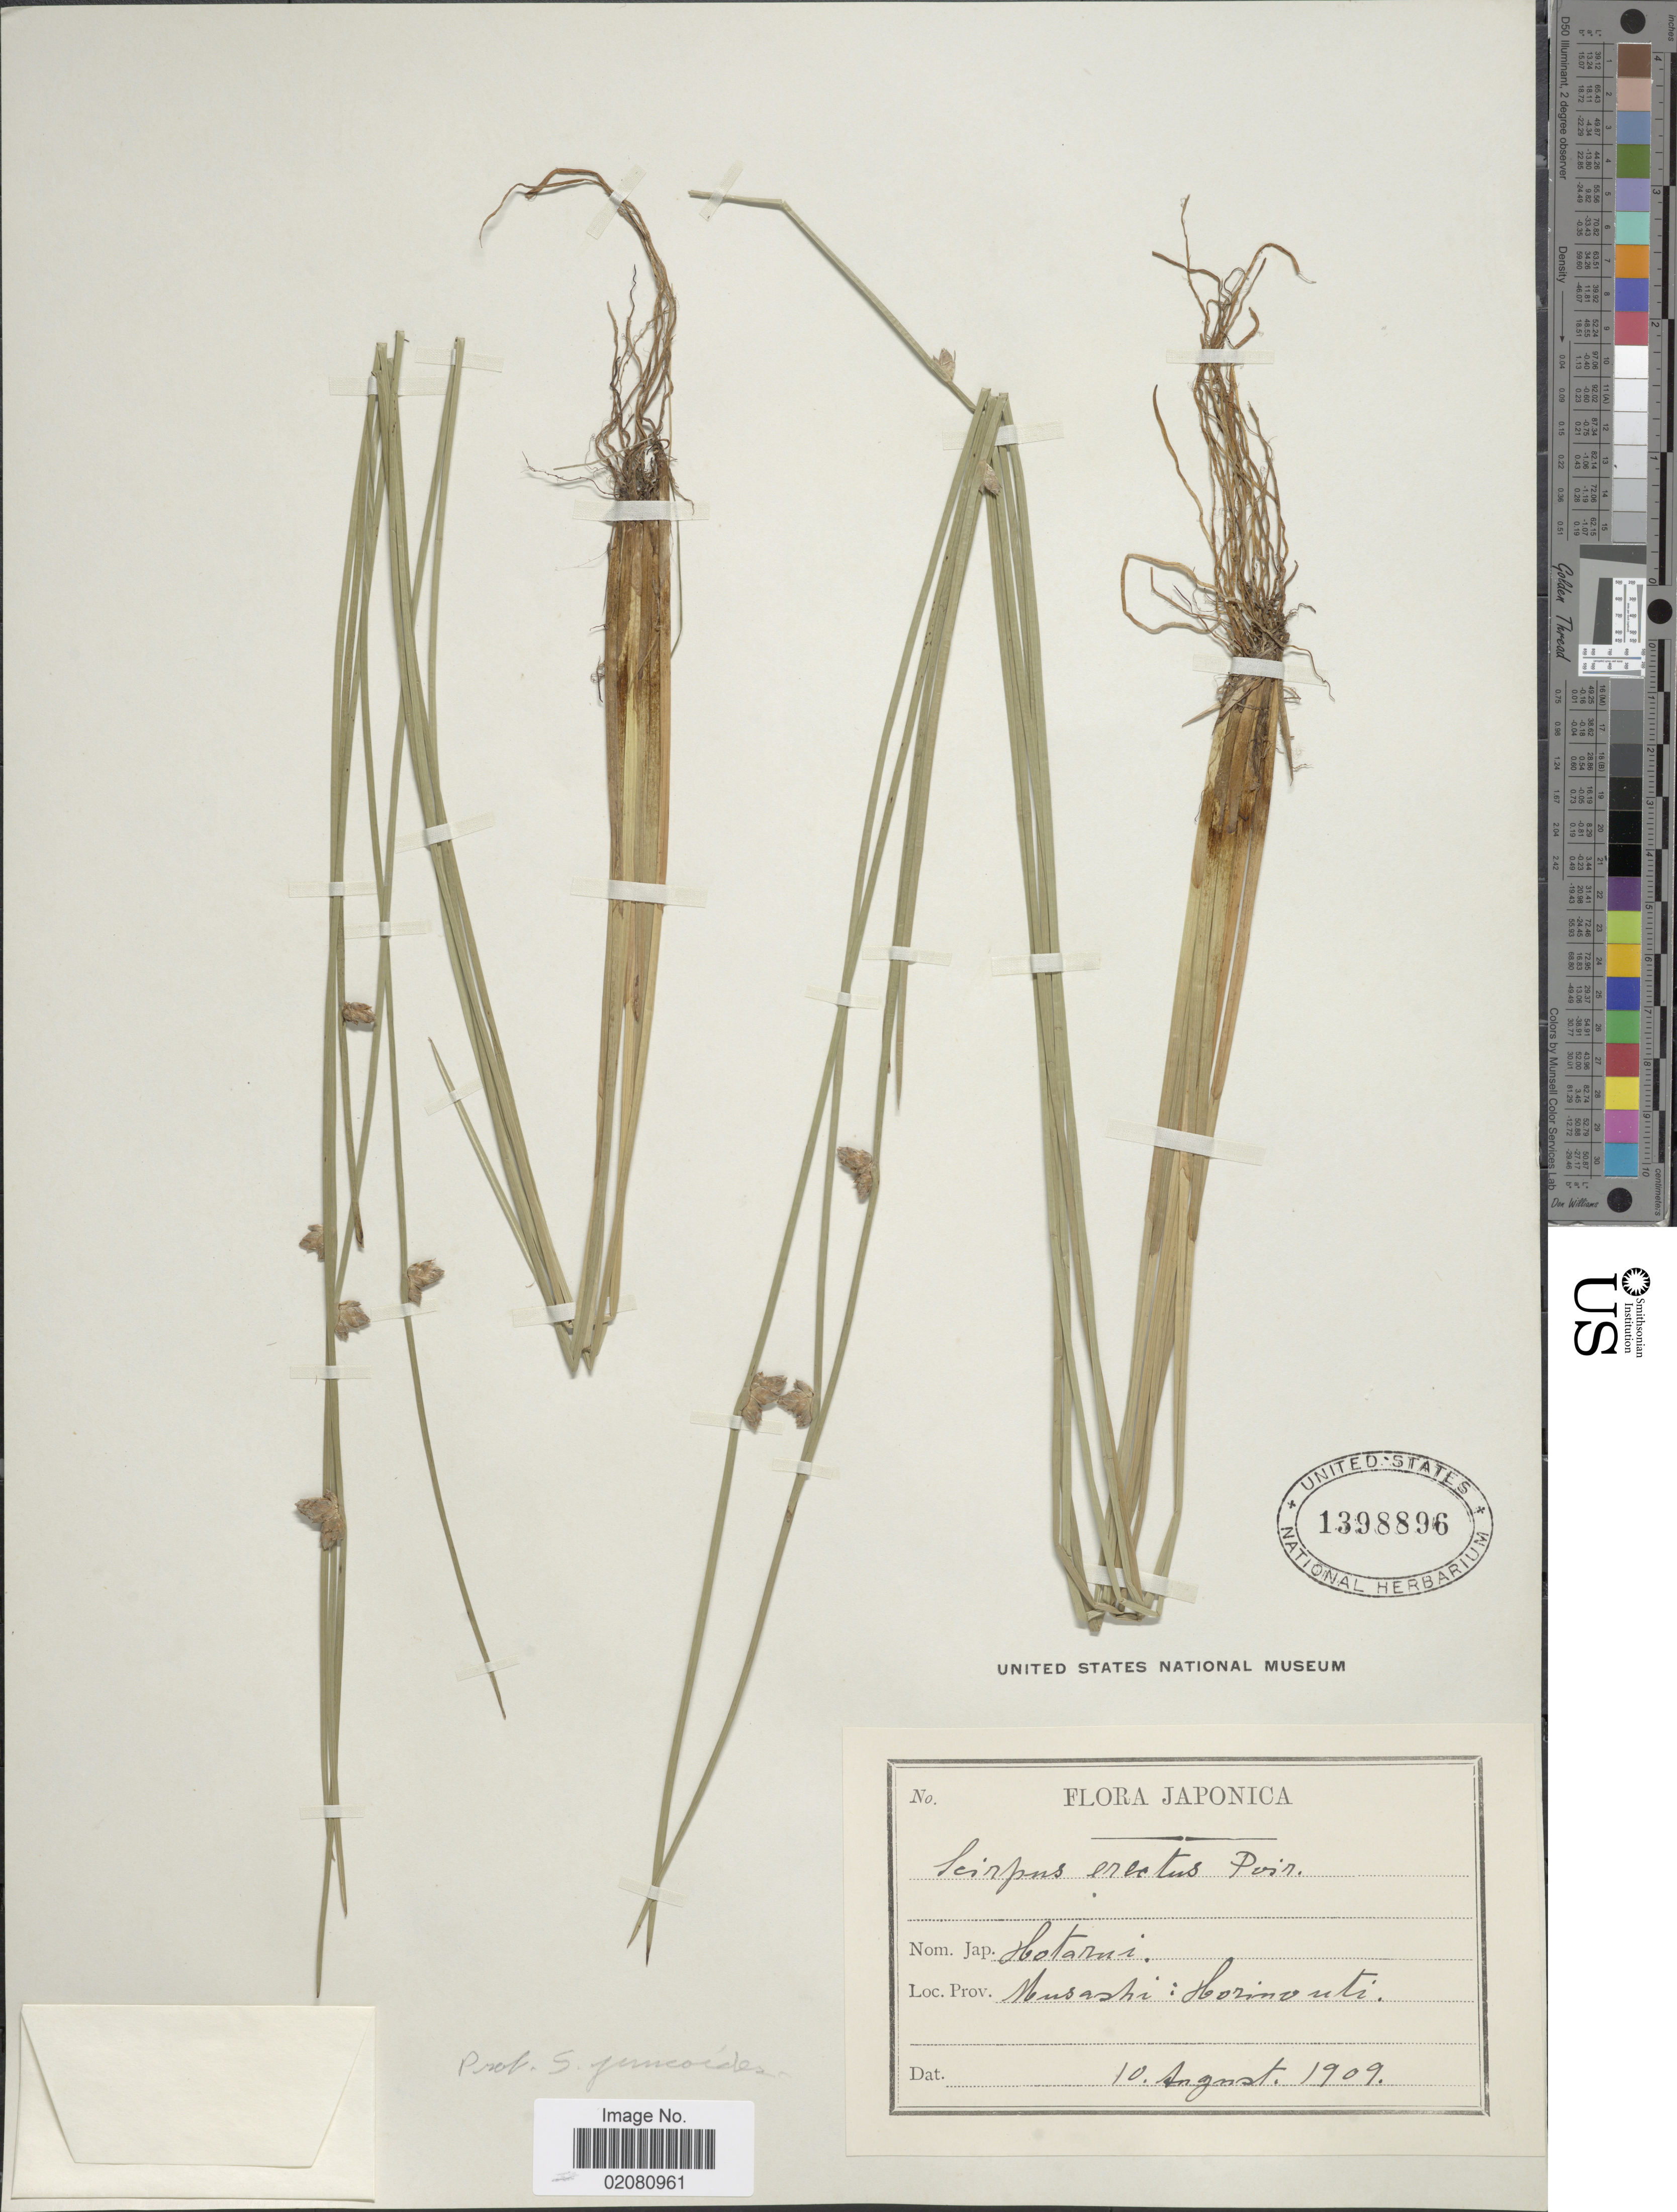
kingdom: Plantae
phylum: Tracheophyta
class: Liliopsida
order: Poales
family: Cyperaceae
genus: Schoenoplectus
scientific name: Schoenoplectus juncoides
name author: (Roxb.) Palla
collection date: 1909-08-10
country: Japan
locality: Musashi: Horinvuti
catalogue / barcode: US 1398896